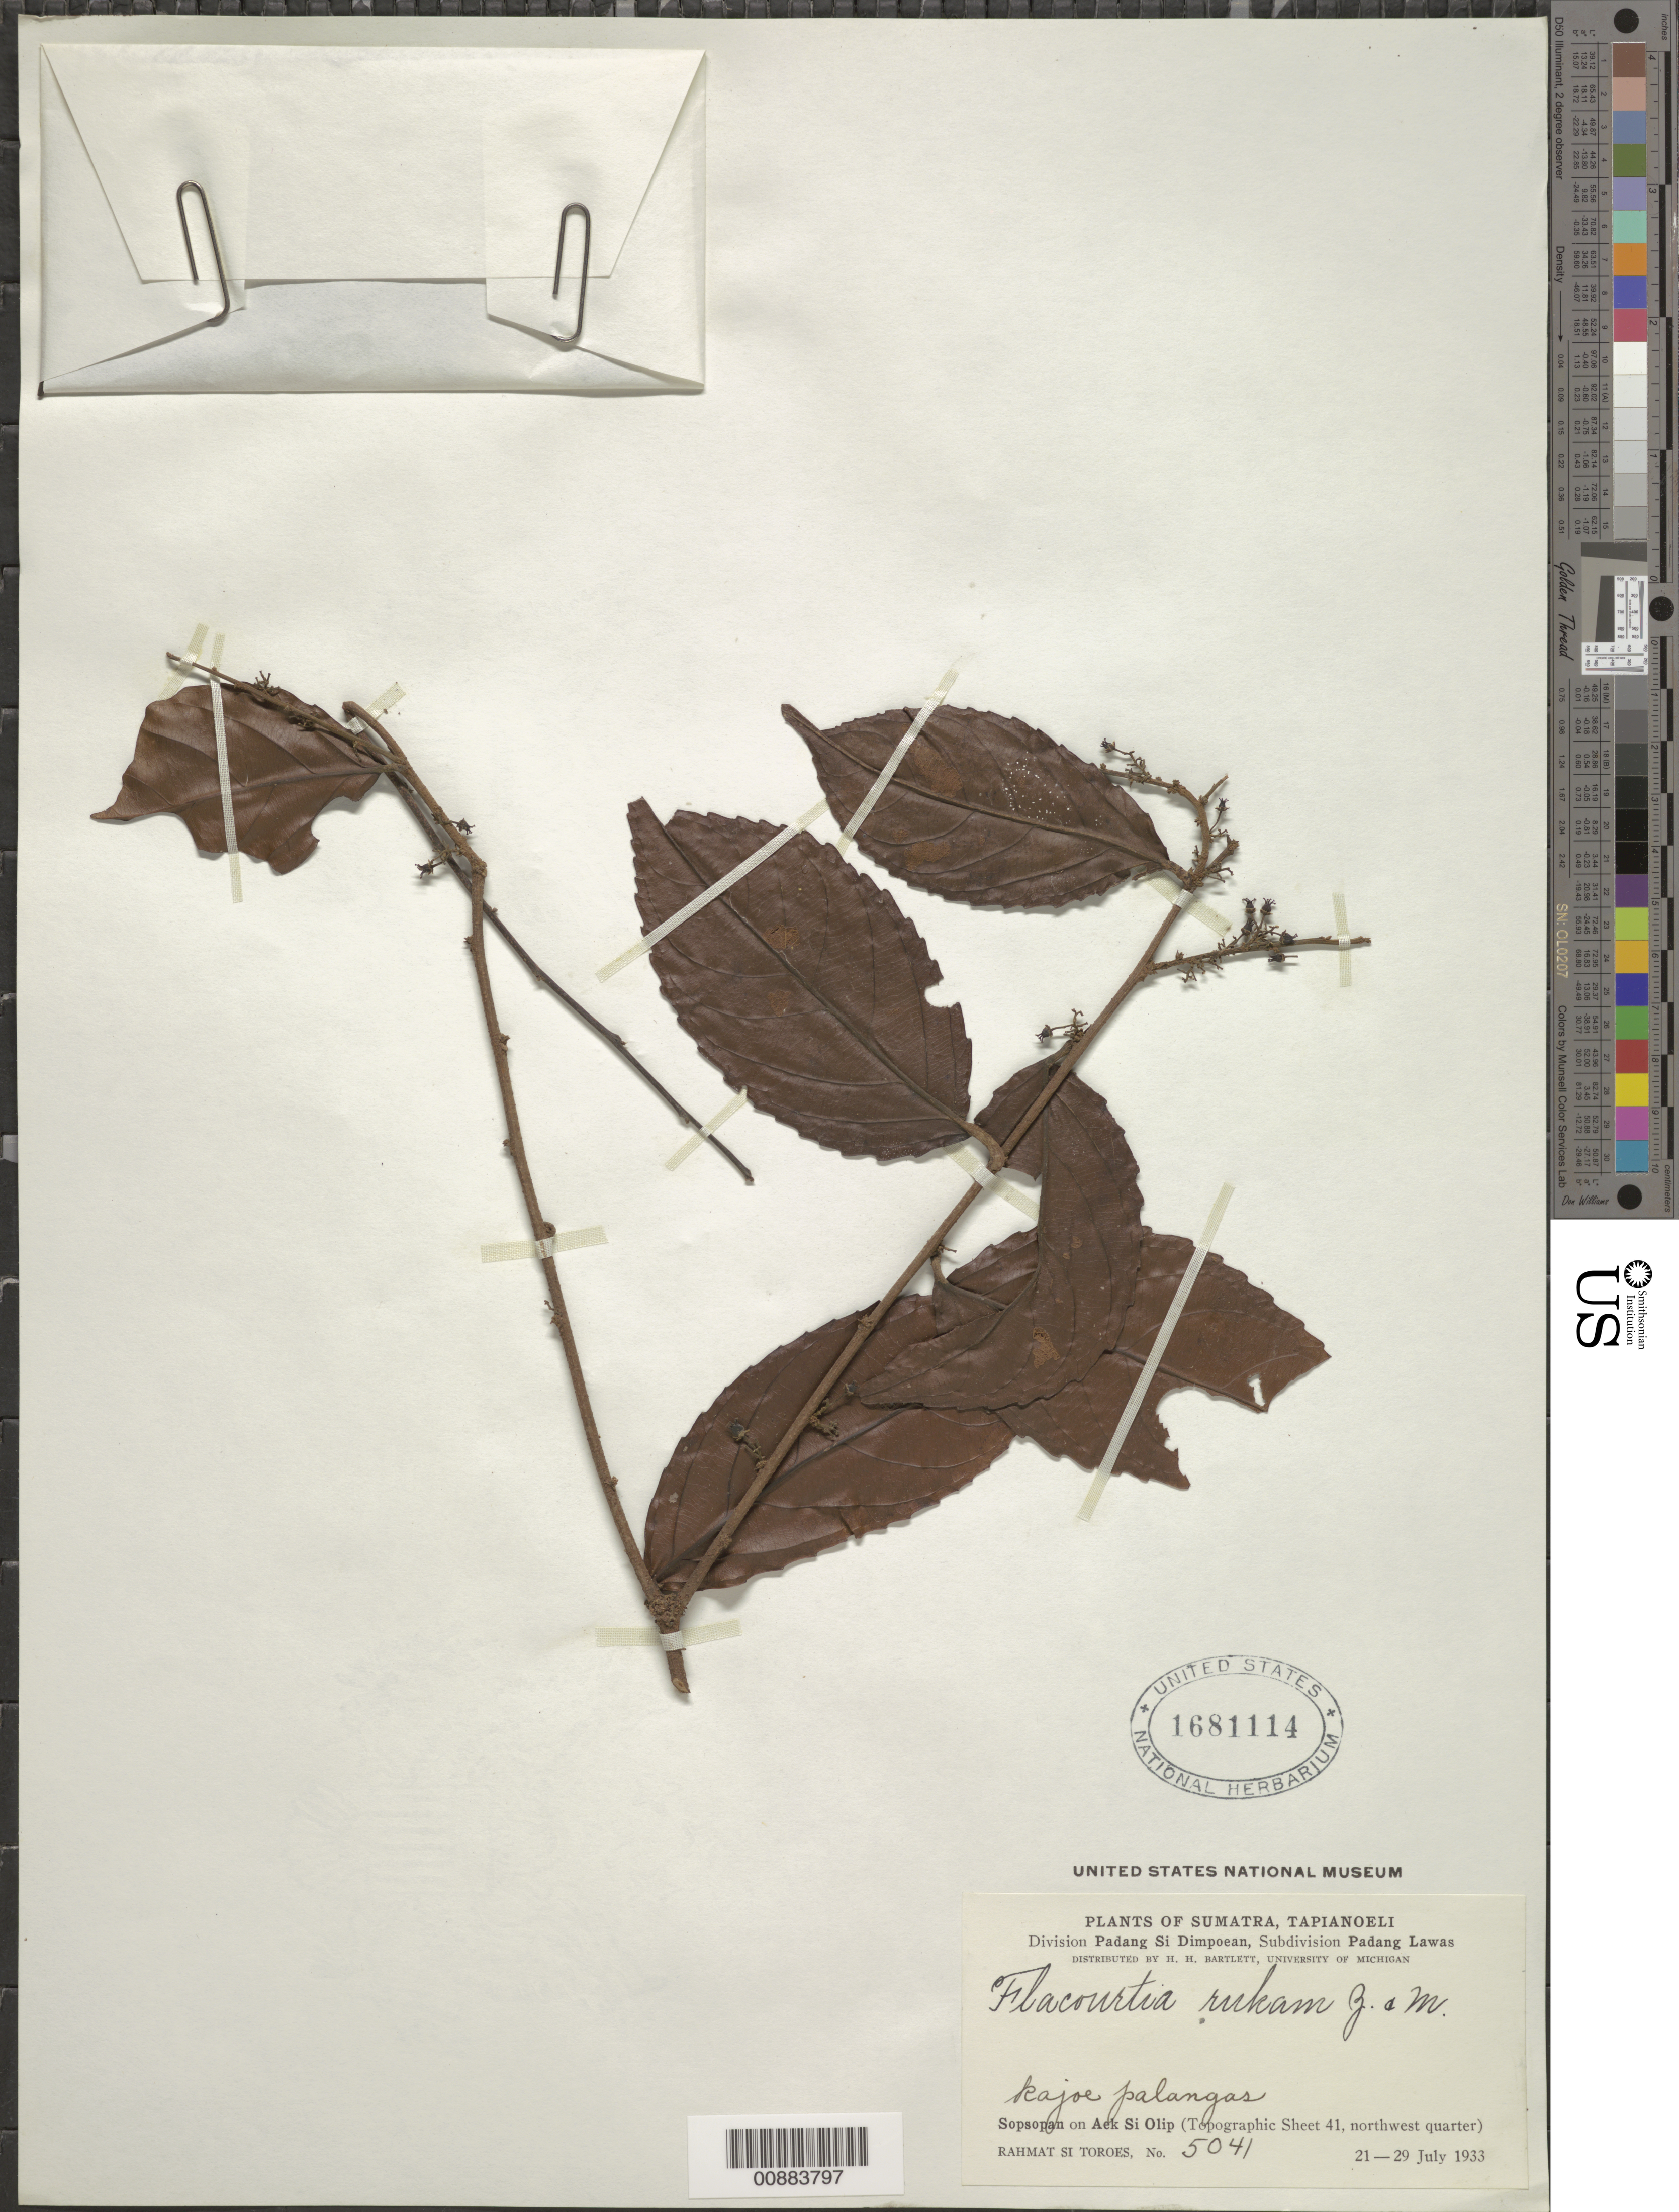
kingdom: Plantae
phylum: Tracheophyta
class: Magnoliopsida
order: Malpighiales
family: Salicaceae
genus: Flacourtia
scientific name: Flacourtia rukam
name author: Zoll. & Moritzi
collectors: Rahmat Si Boeea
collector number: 5041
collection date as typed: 21 Jul 1933 to 29 Jul 1933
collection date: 1933-07-21/1933-07-29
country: Indonesia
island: Sumatra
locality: Sumatra, Tapianoeli, Division Padang Si Dimpoean, Subdivision Padang Lawas, Sopsopan on Aek Si Olip.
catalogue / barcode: US 1681114